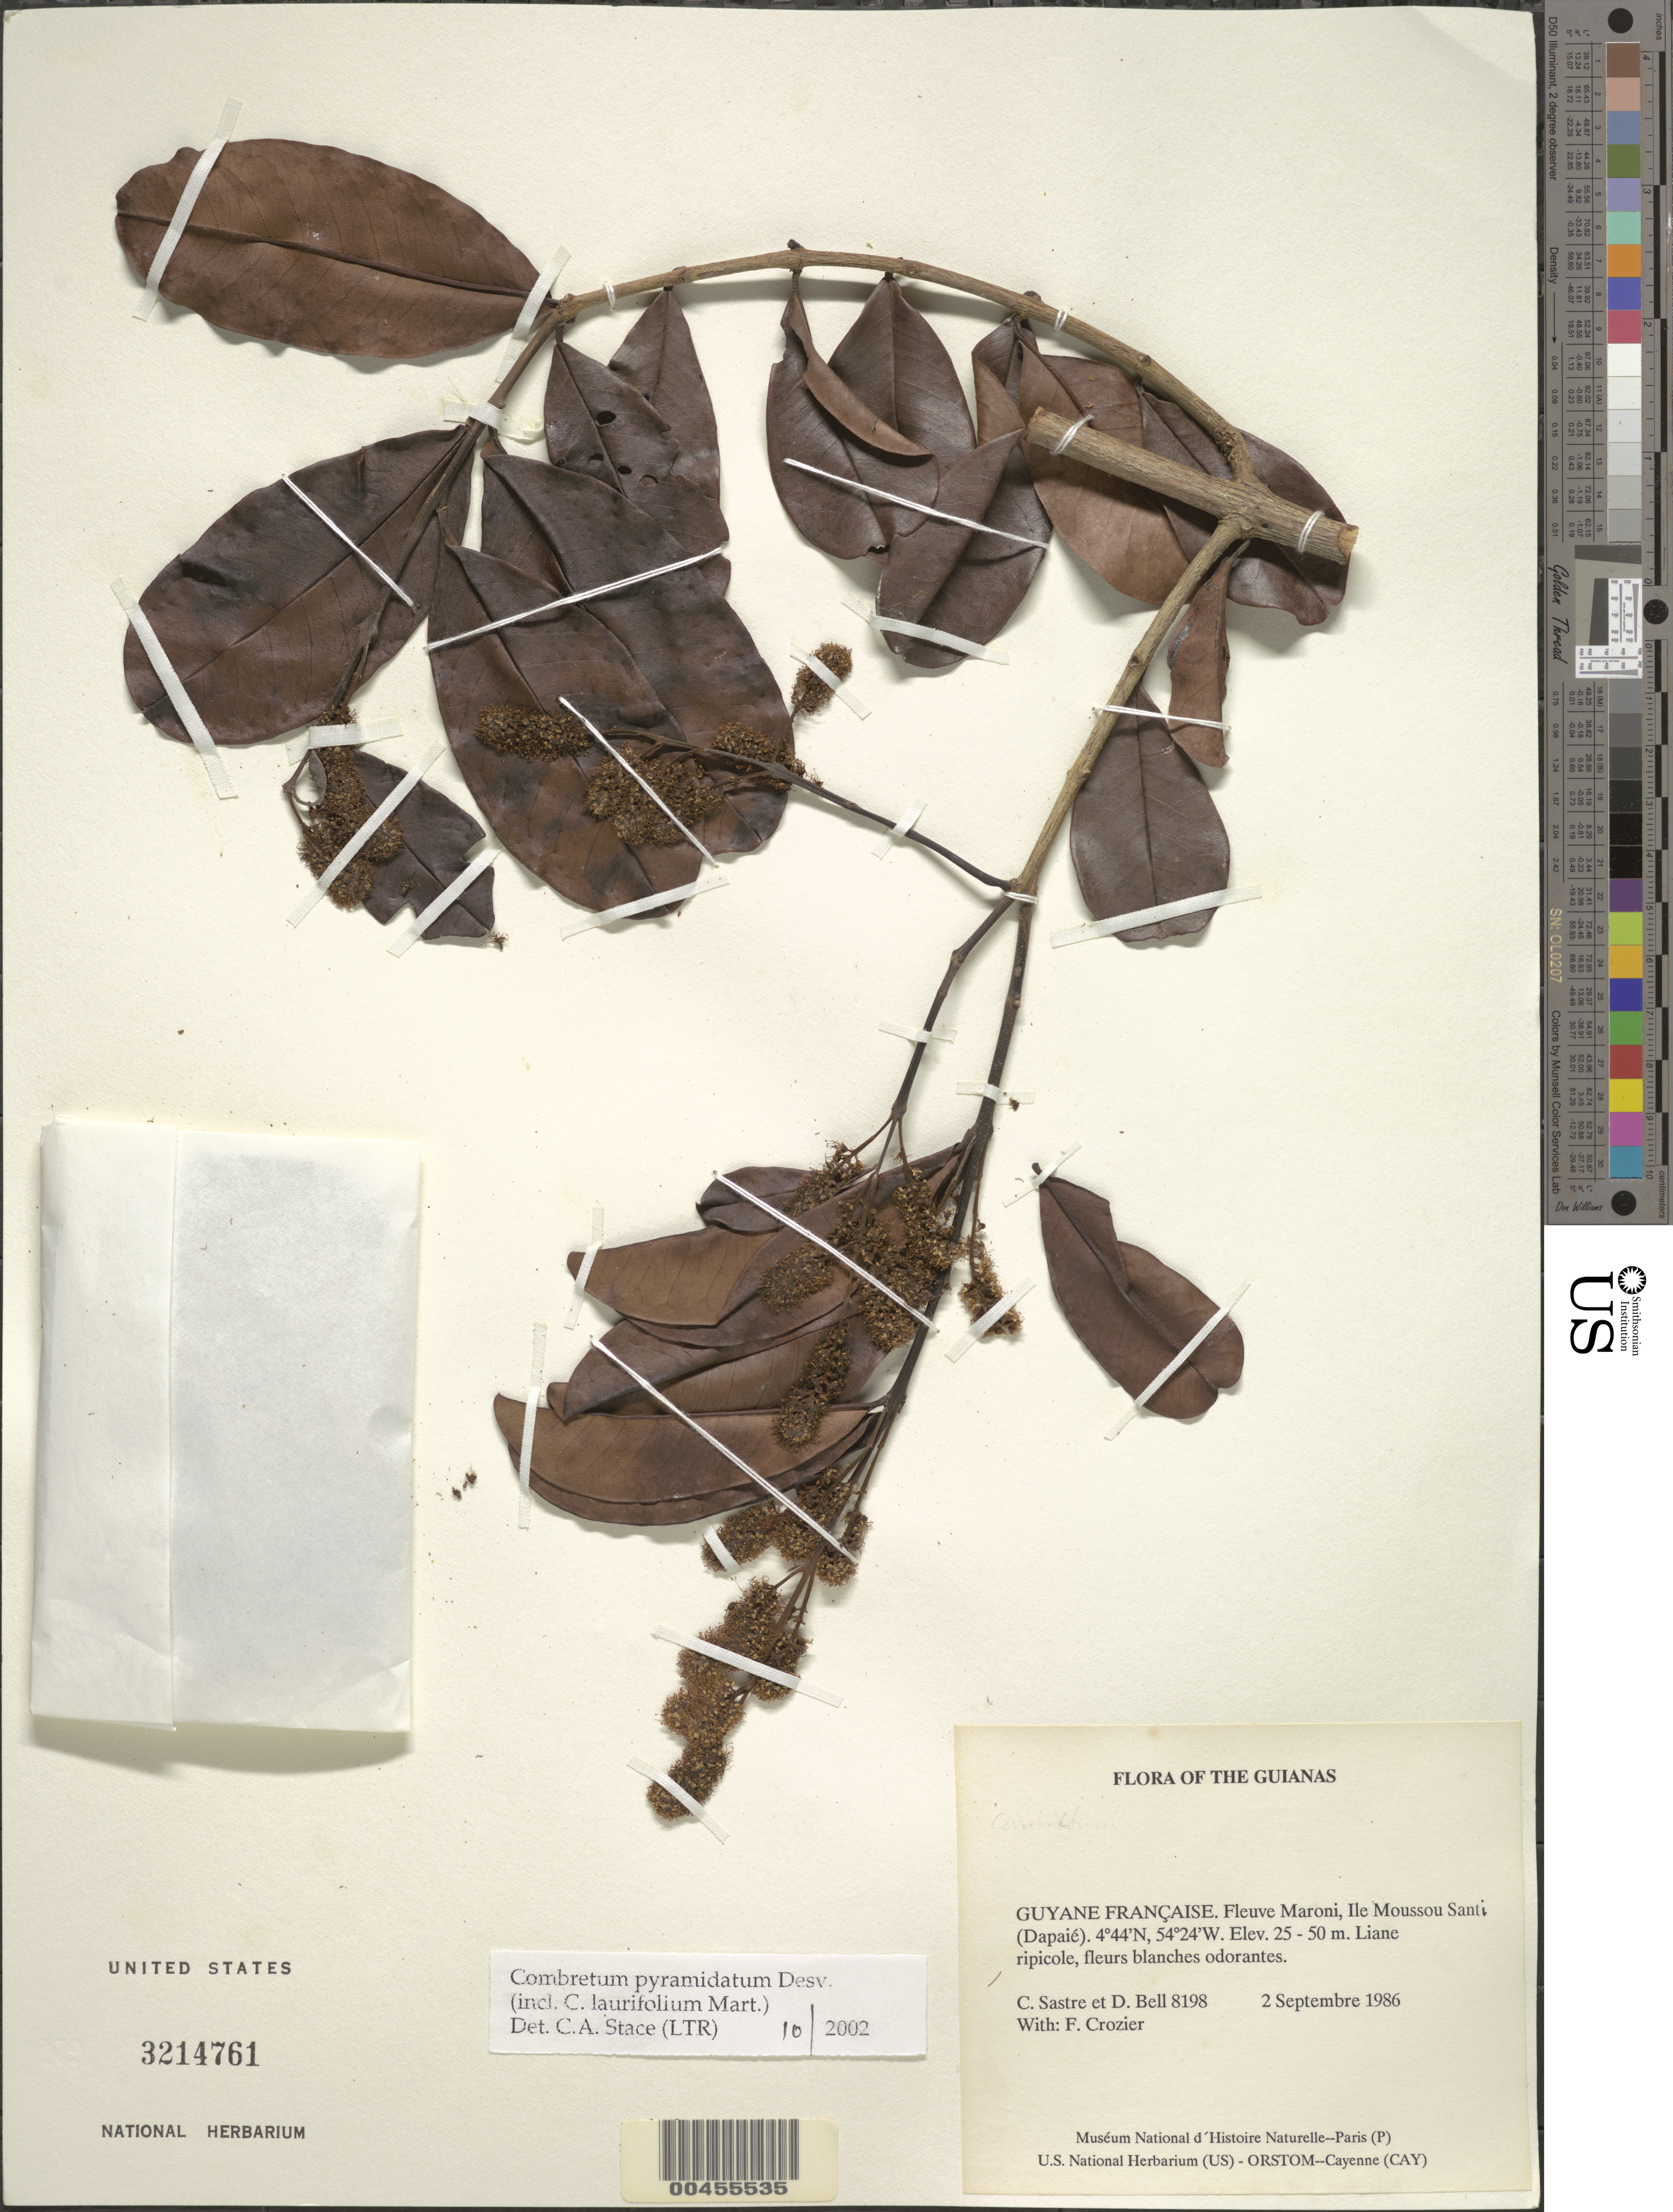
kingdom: Plantae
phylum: Tracheophyta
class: Magnoliopsida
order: Myrtales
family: Combretaceae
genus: Combretum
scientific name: Combretum pyramidatum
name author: Desv.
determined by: Stace, C. A.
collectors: C. H. L. Sastre, D. A. Bell & F. Crozier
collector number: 8198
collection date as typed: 2 September 1986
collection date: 1986-09-02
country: French Guiana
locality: Fleuve Maroni, Ile Moussou Santi (Dapaié)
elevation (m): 25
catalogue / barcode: US 3214761